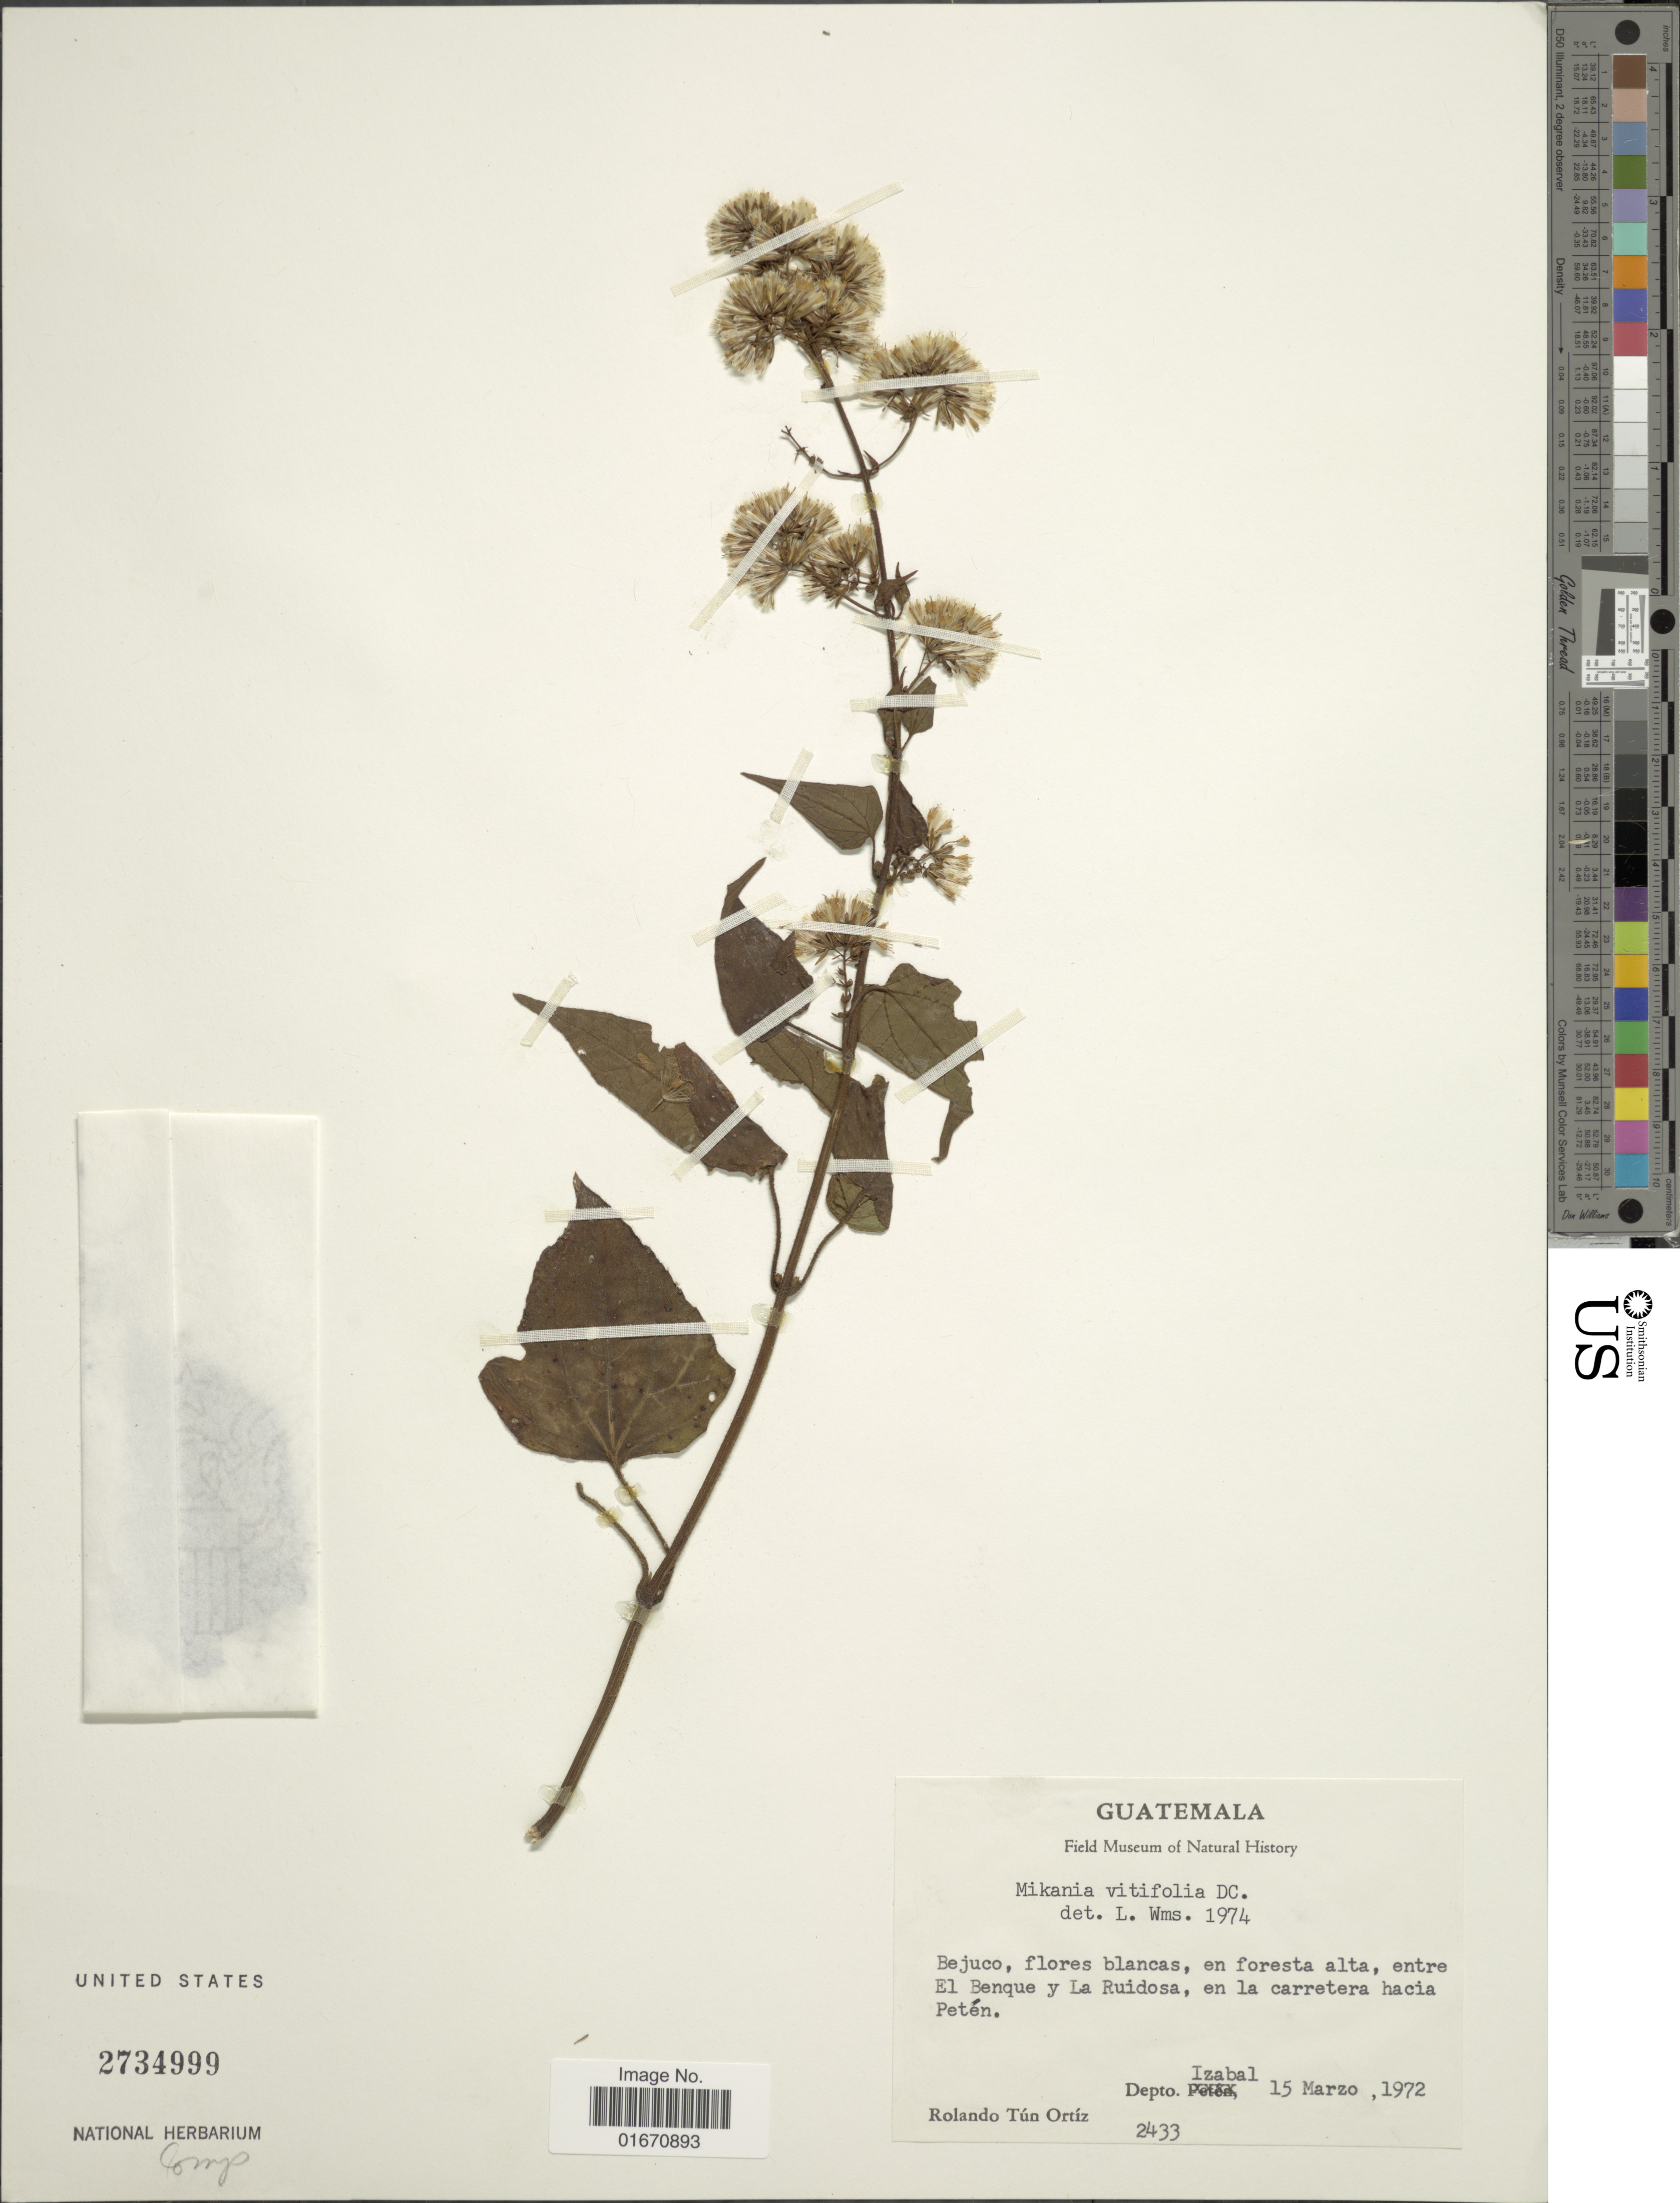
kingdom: Plantae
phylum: Tracheophyta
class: Magnoliopsida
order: Asterales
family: Asteraceae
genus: Mikania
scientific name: Mikania vitifolia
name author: DC.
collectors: R. T. Ortíz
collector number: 2433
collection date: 1972-03-15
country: Guatemala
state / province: Izabal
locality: Entre El Benque y La Ruidosa, en la carretera hacia Peten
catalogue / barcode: US 2734999